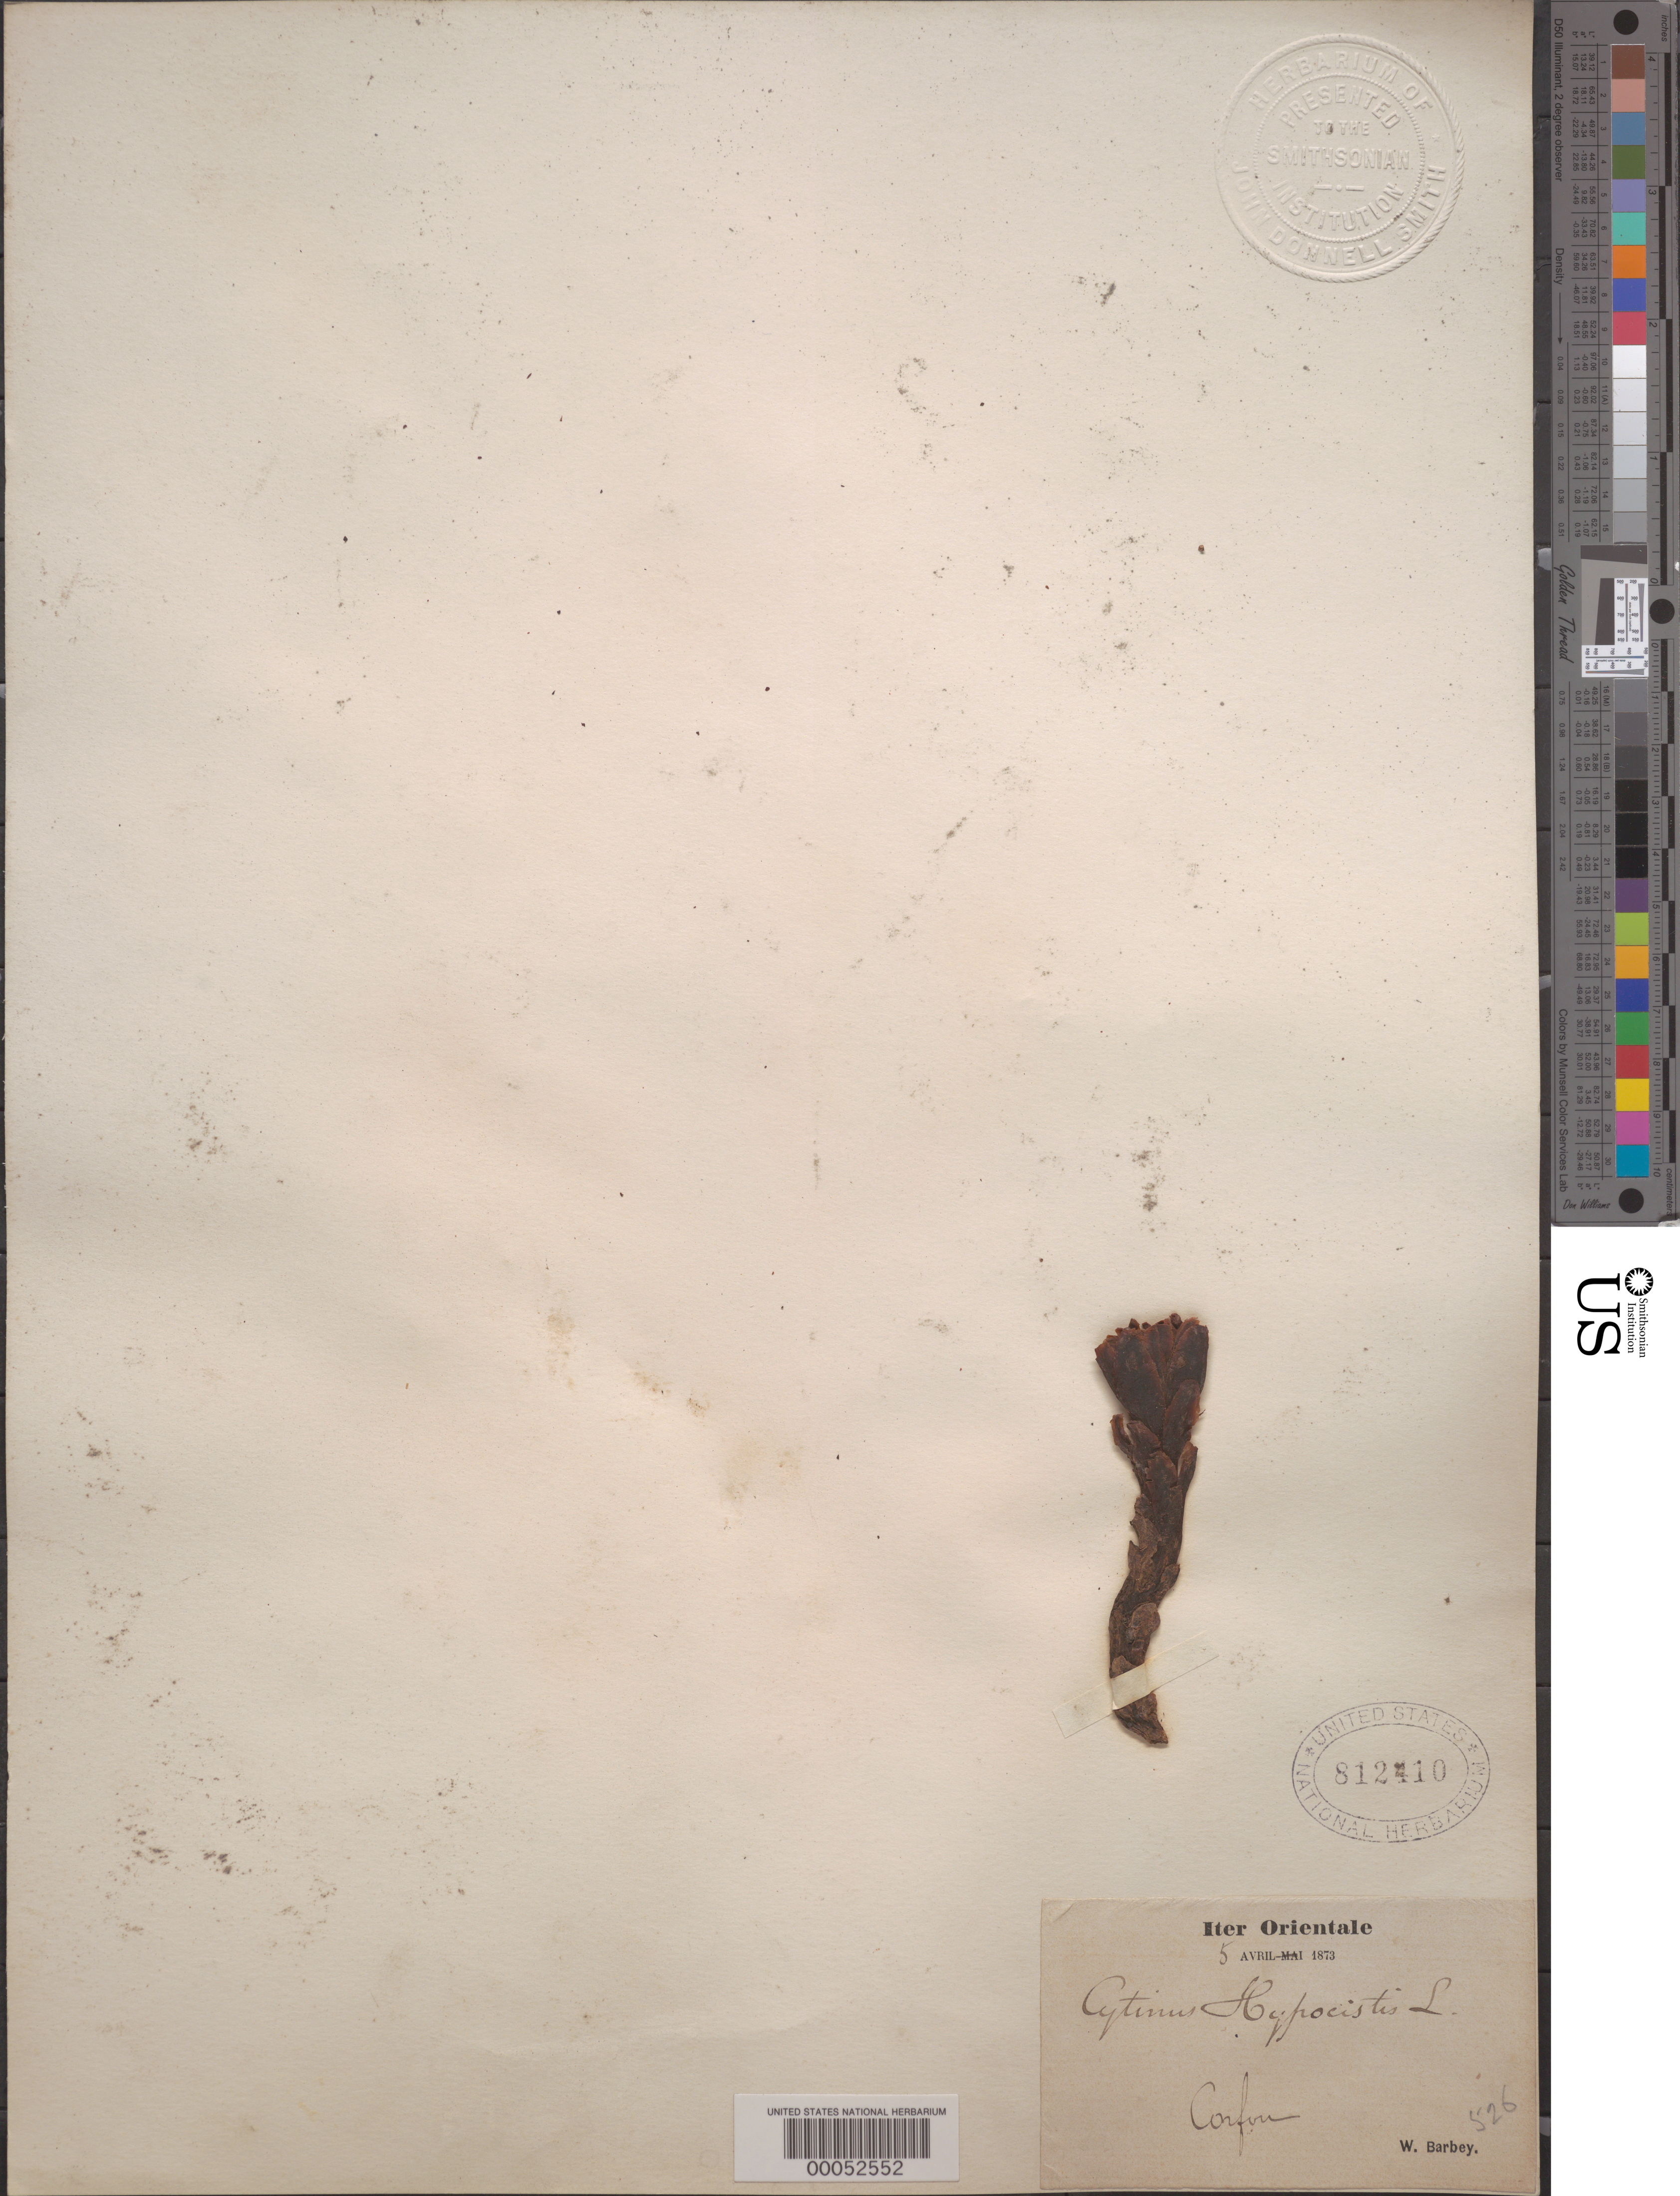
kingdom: Plantae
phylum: Tracheophyta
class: Magnoliopsida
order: Malvales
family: Cytinaceae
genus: Cytinus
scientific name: Cytinus hypocystis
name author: (L.) L.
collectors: W. Barbey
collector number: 523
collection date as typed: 05 Apr 1873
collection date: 1873-04-05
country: Greece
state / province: Ionian Islands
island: Corfu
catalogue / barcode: US 812410